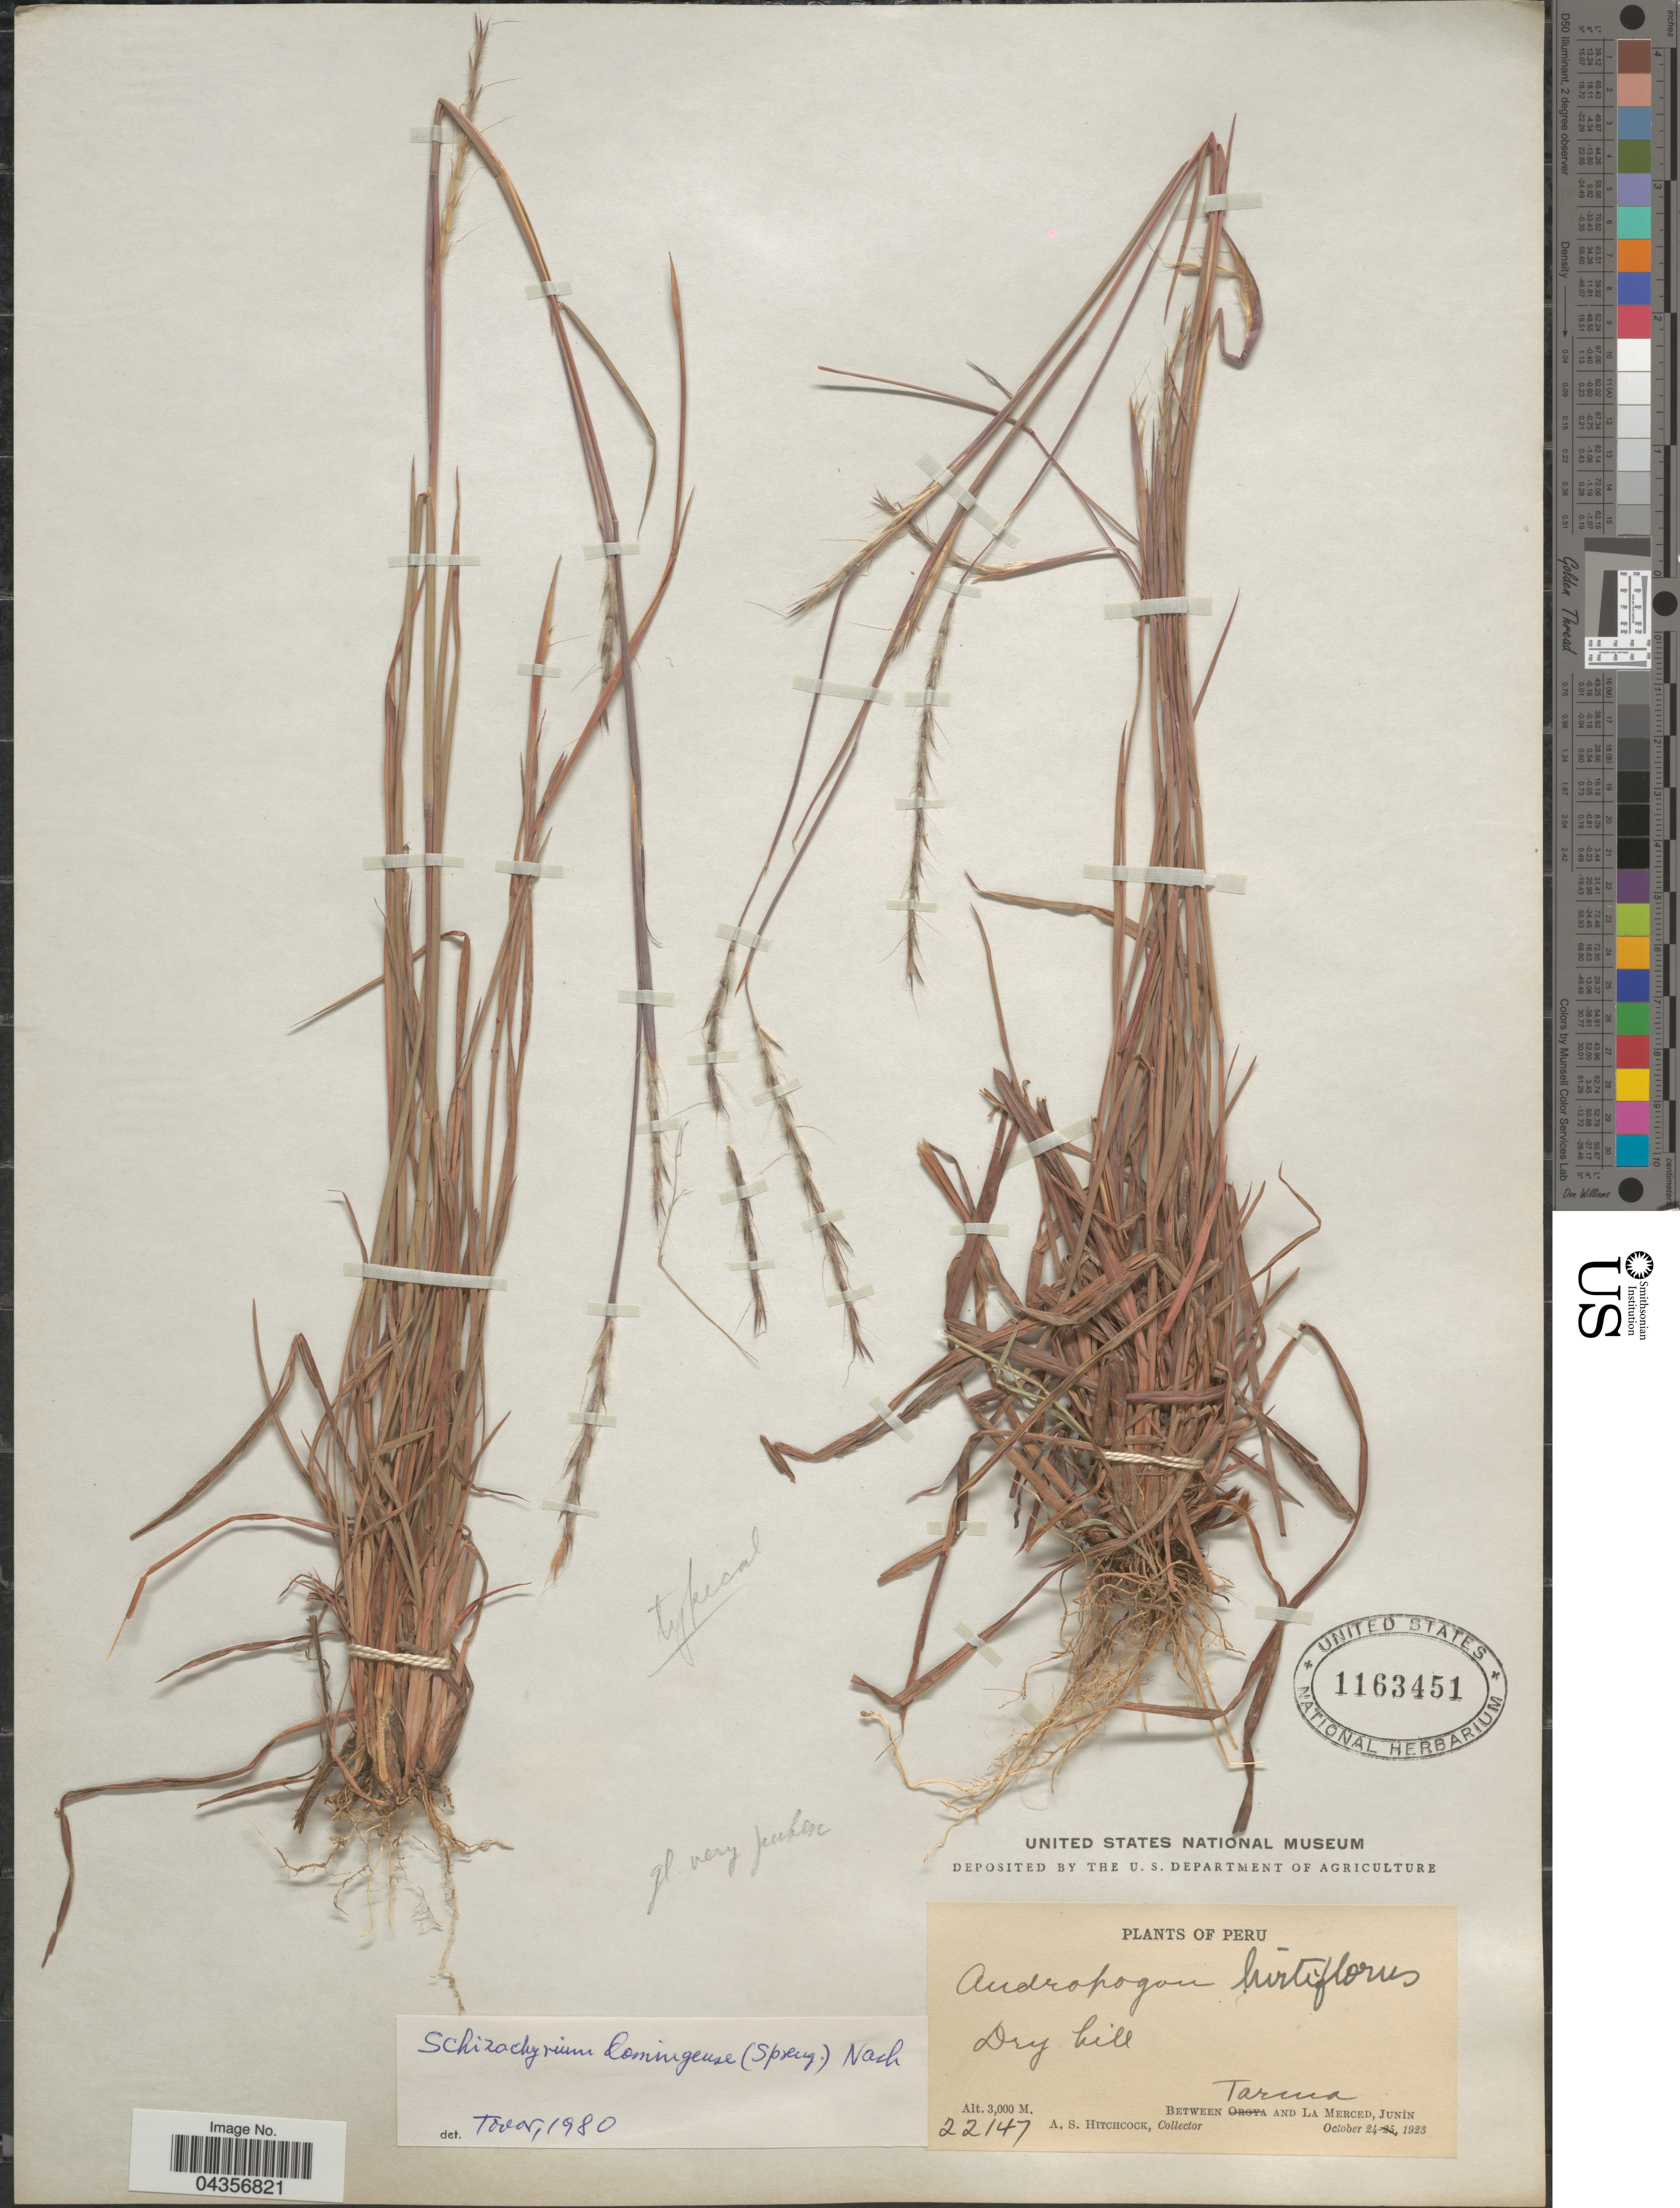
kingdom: Plantae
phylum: Tracheophyta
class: Liliopsida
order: Poales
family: Poaceae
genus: Schizachyrium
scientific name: Schizachyrium sanguineum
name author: (Retz.) Alston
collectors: A. S. Hitchcock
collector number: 22147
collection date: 1923-10-24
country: Peru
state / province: Junín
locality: Between Tarma and La Merced.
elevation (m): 3000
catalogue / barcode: US 1163451